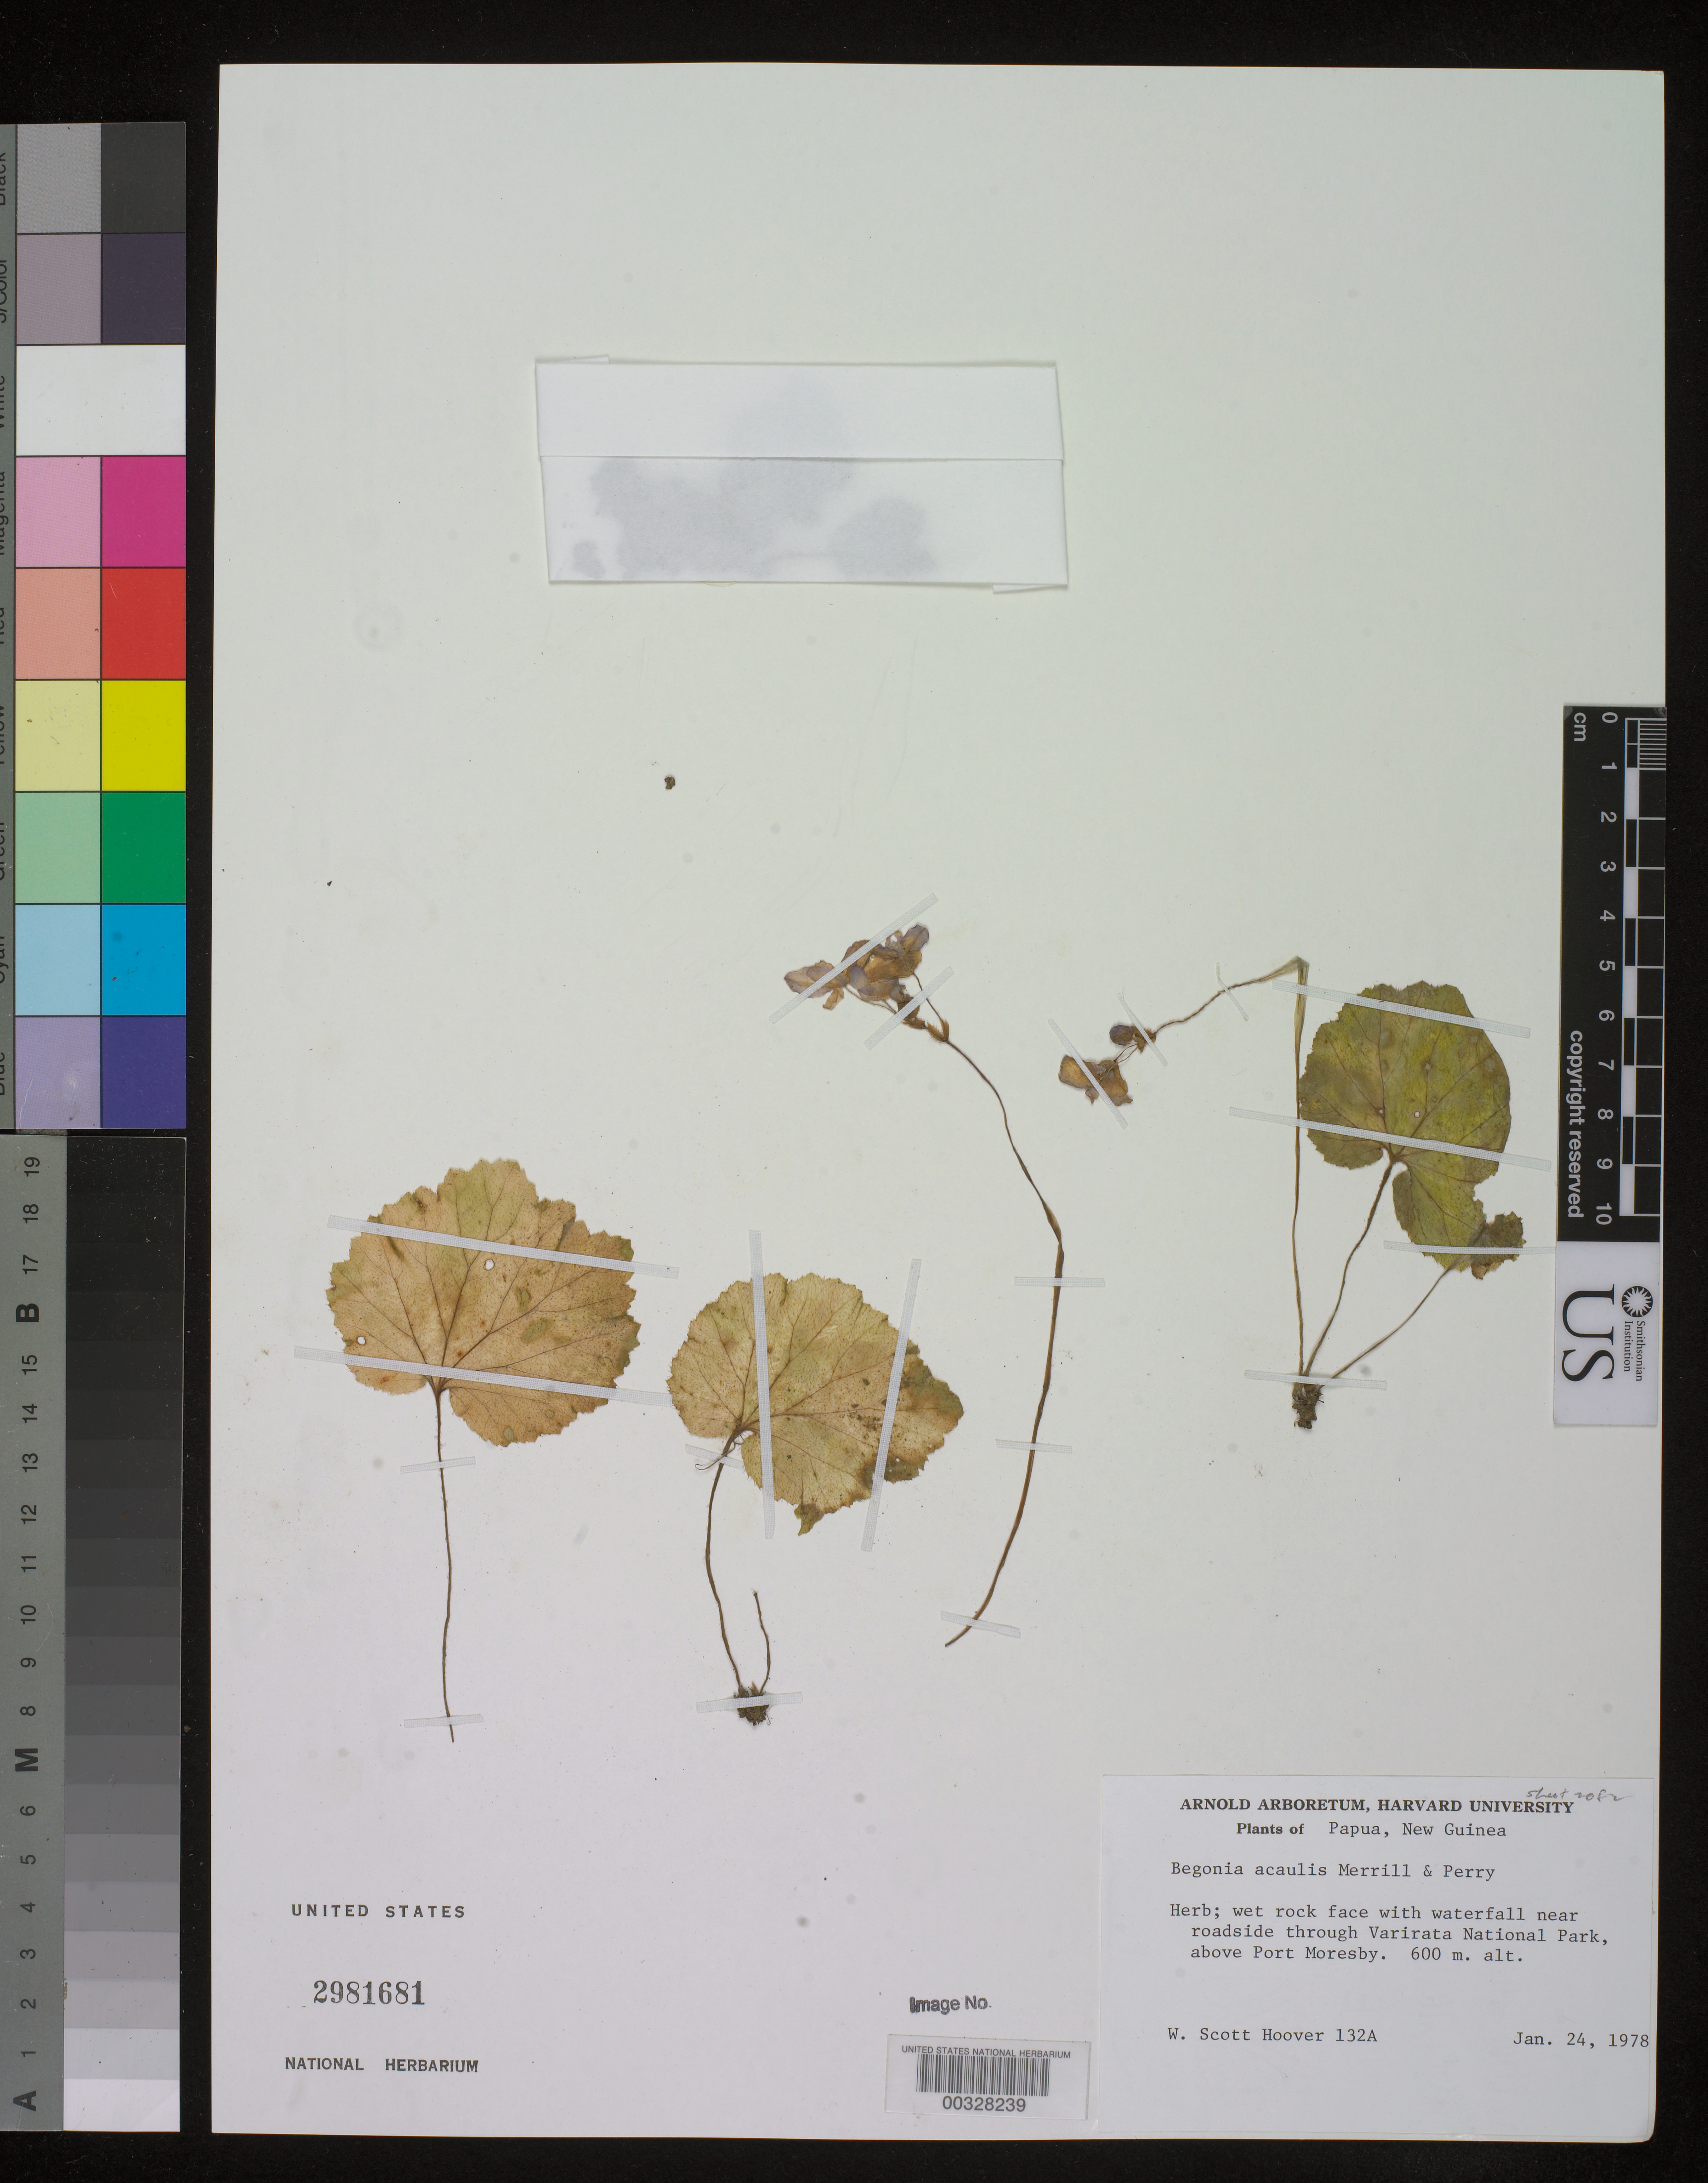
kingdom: Plantae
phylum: Tracheophyta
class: Magnoliopsida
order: Cucurbitales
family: Begoniaceae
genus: Begonia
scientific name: Begonia sp.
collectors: W. S. Hoover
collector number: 132a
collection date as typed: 24 Jan 1978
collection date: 1978-01-24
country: Papua New Guinea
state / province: Central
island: New Guinea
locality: Waterfall near roadside through varirata national park above port moresby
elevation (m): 600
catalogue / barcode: US 2981681